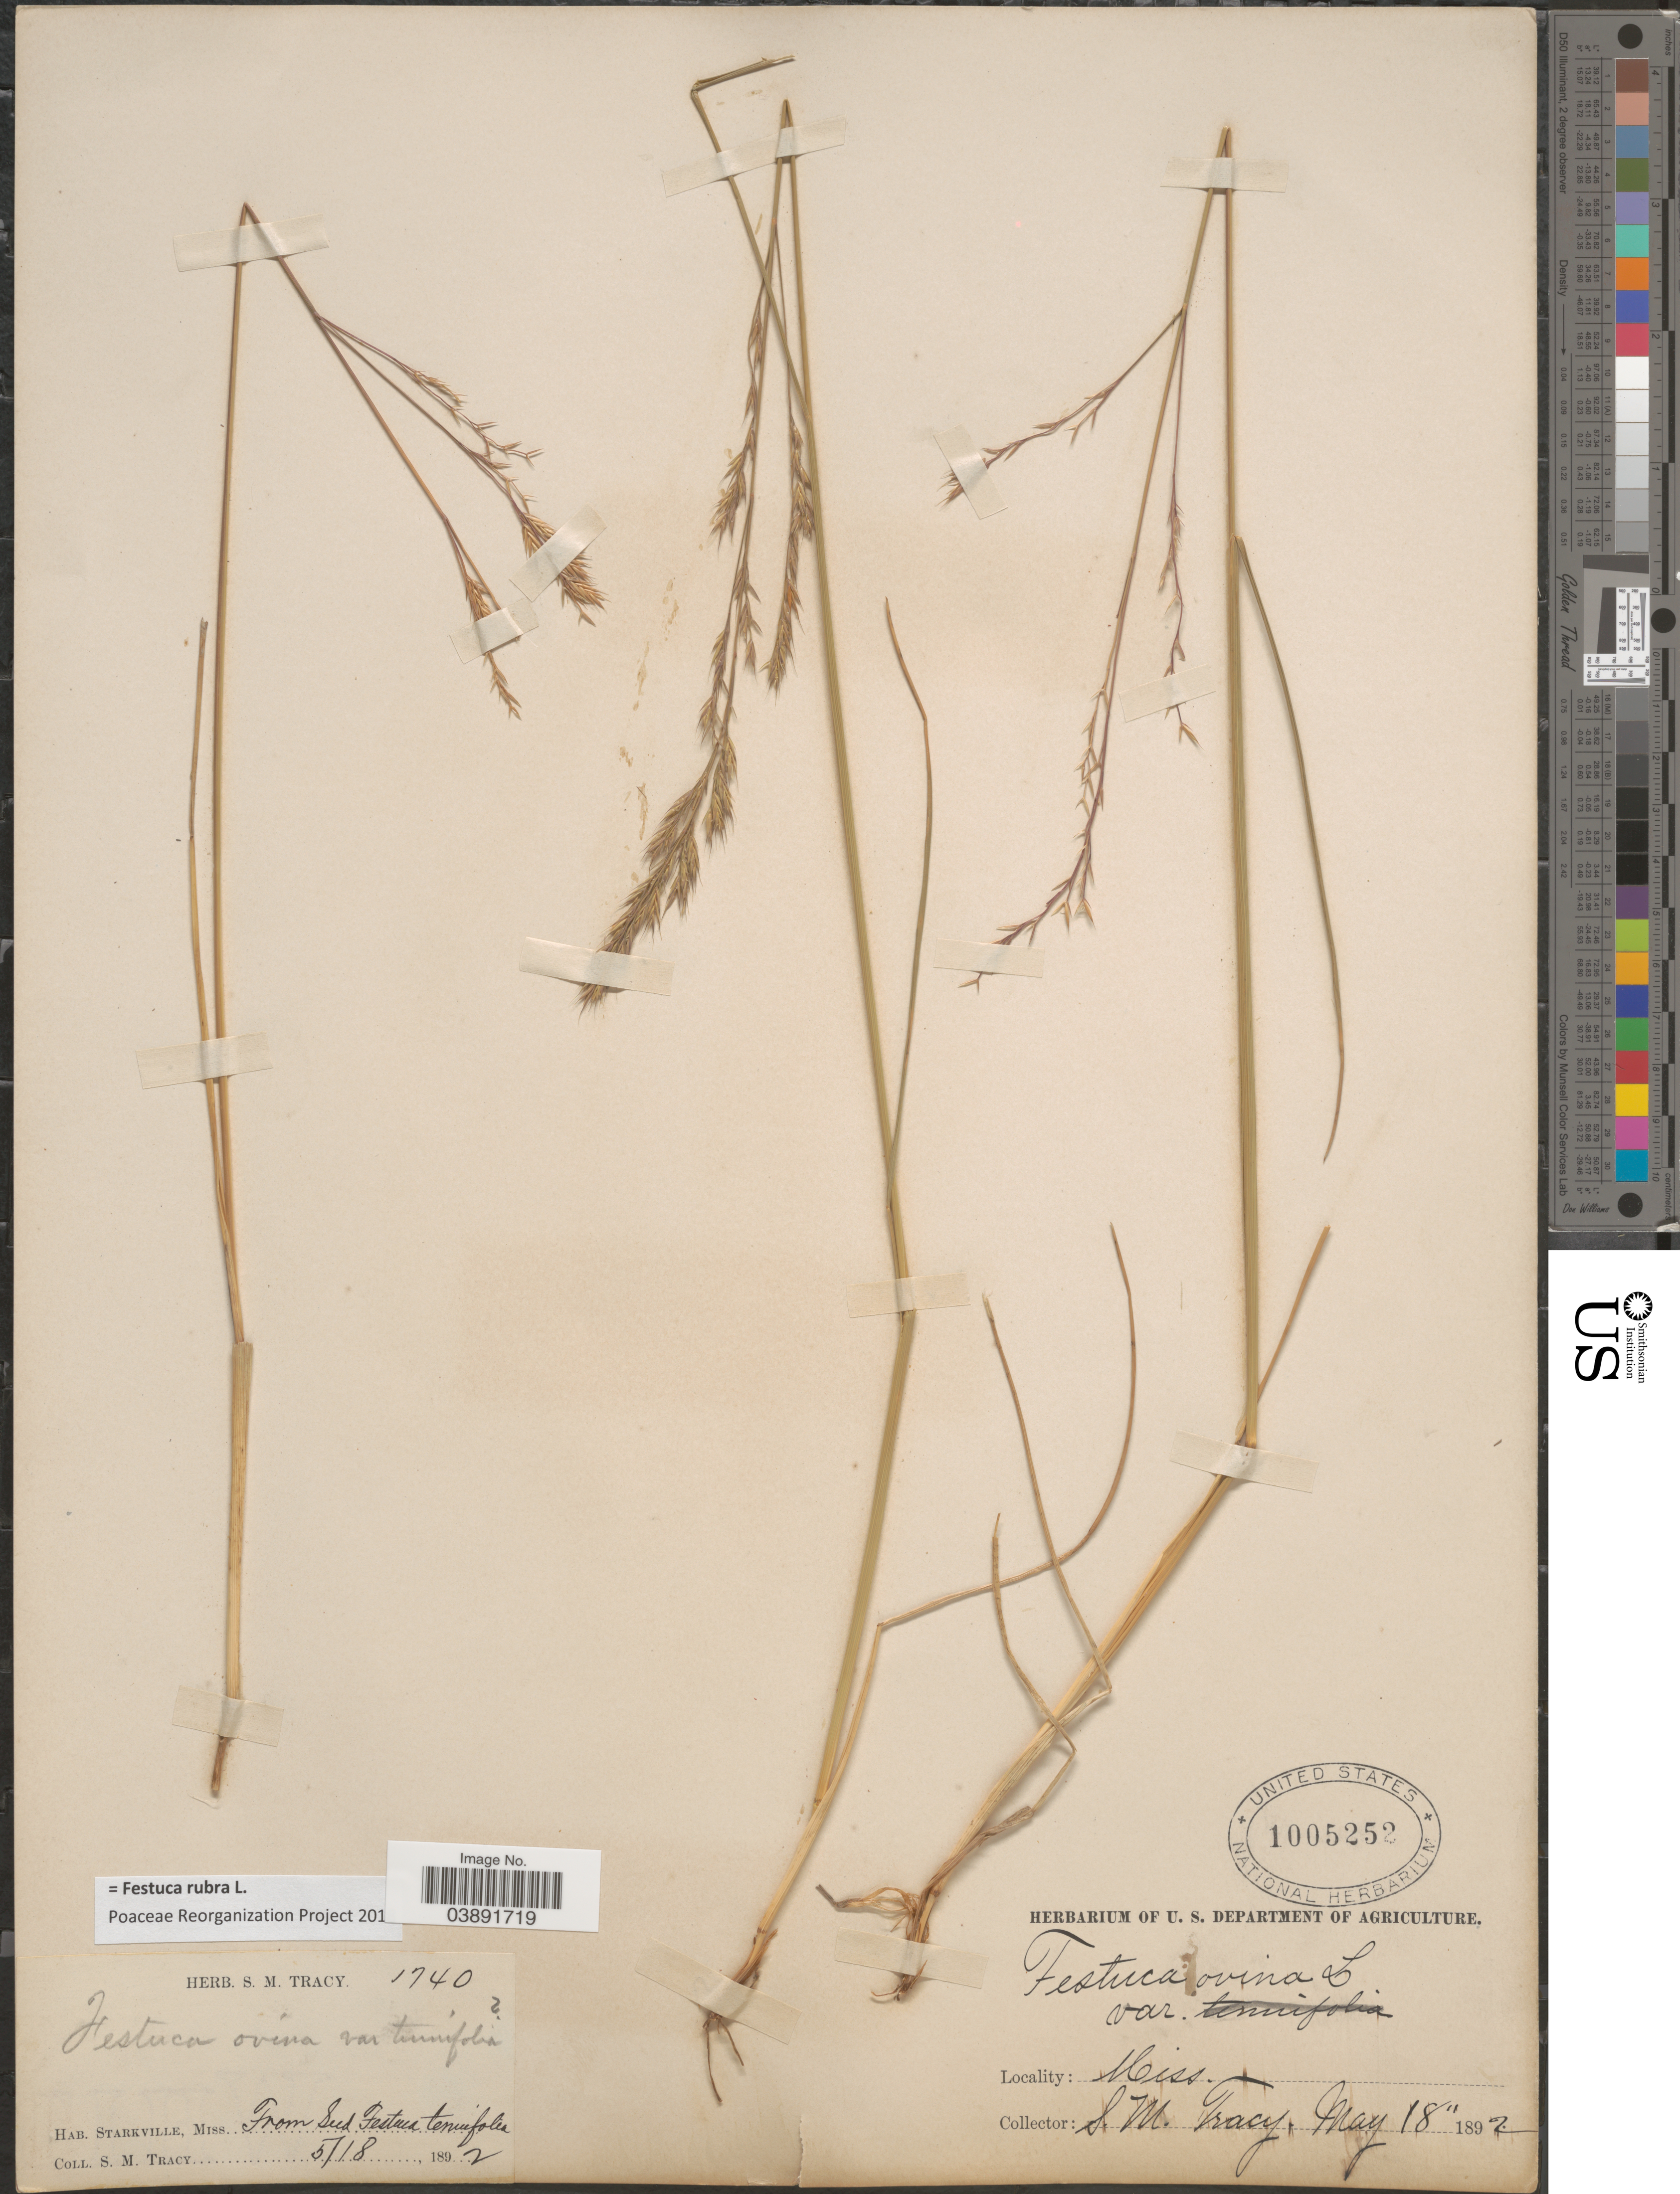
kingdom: Plantae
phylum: Tracheophyta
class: Liliopsida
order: Poales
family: Poaceae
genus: Festuca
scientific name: Festuca rubra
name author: L.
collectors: S. M. Tracy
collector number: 1740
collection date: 1892-05-18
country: United States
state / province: Mississippi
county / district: Oktibbeha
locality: Starkville.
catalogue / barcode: US 1005252